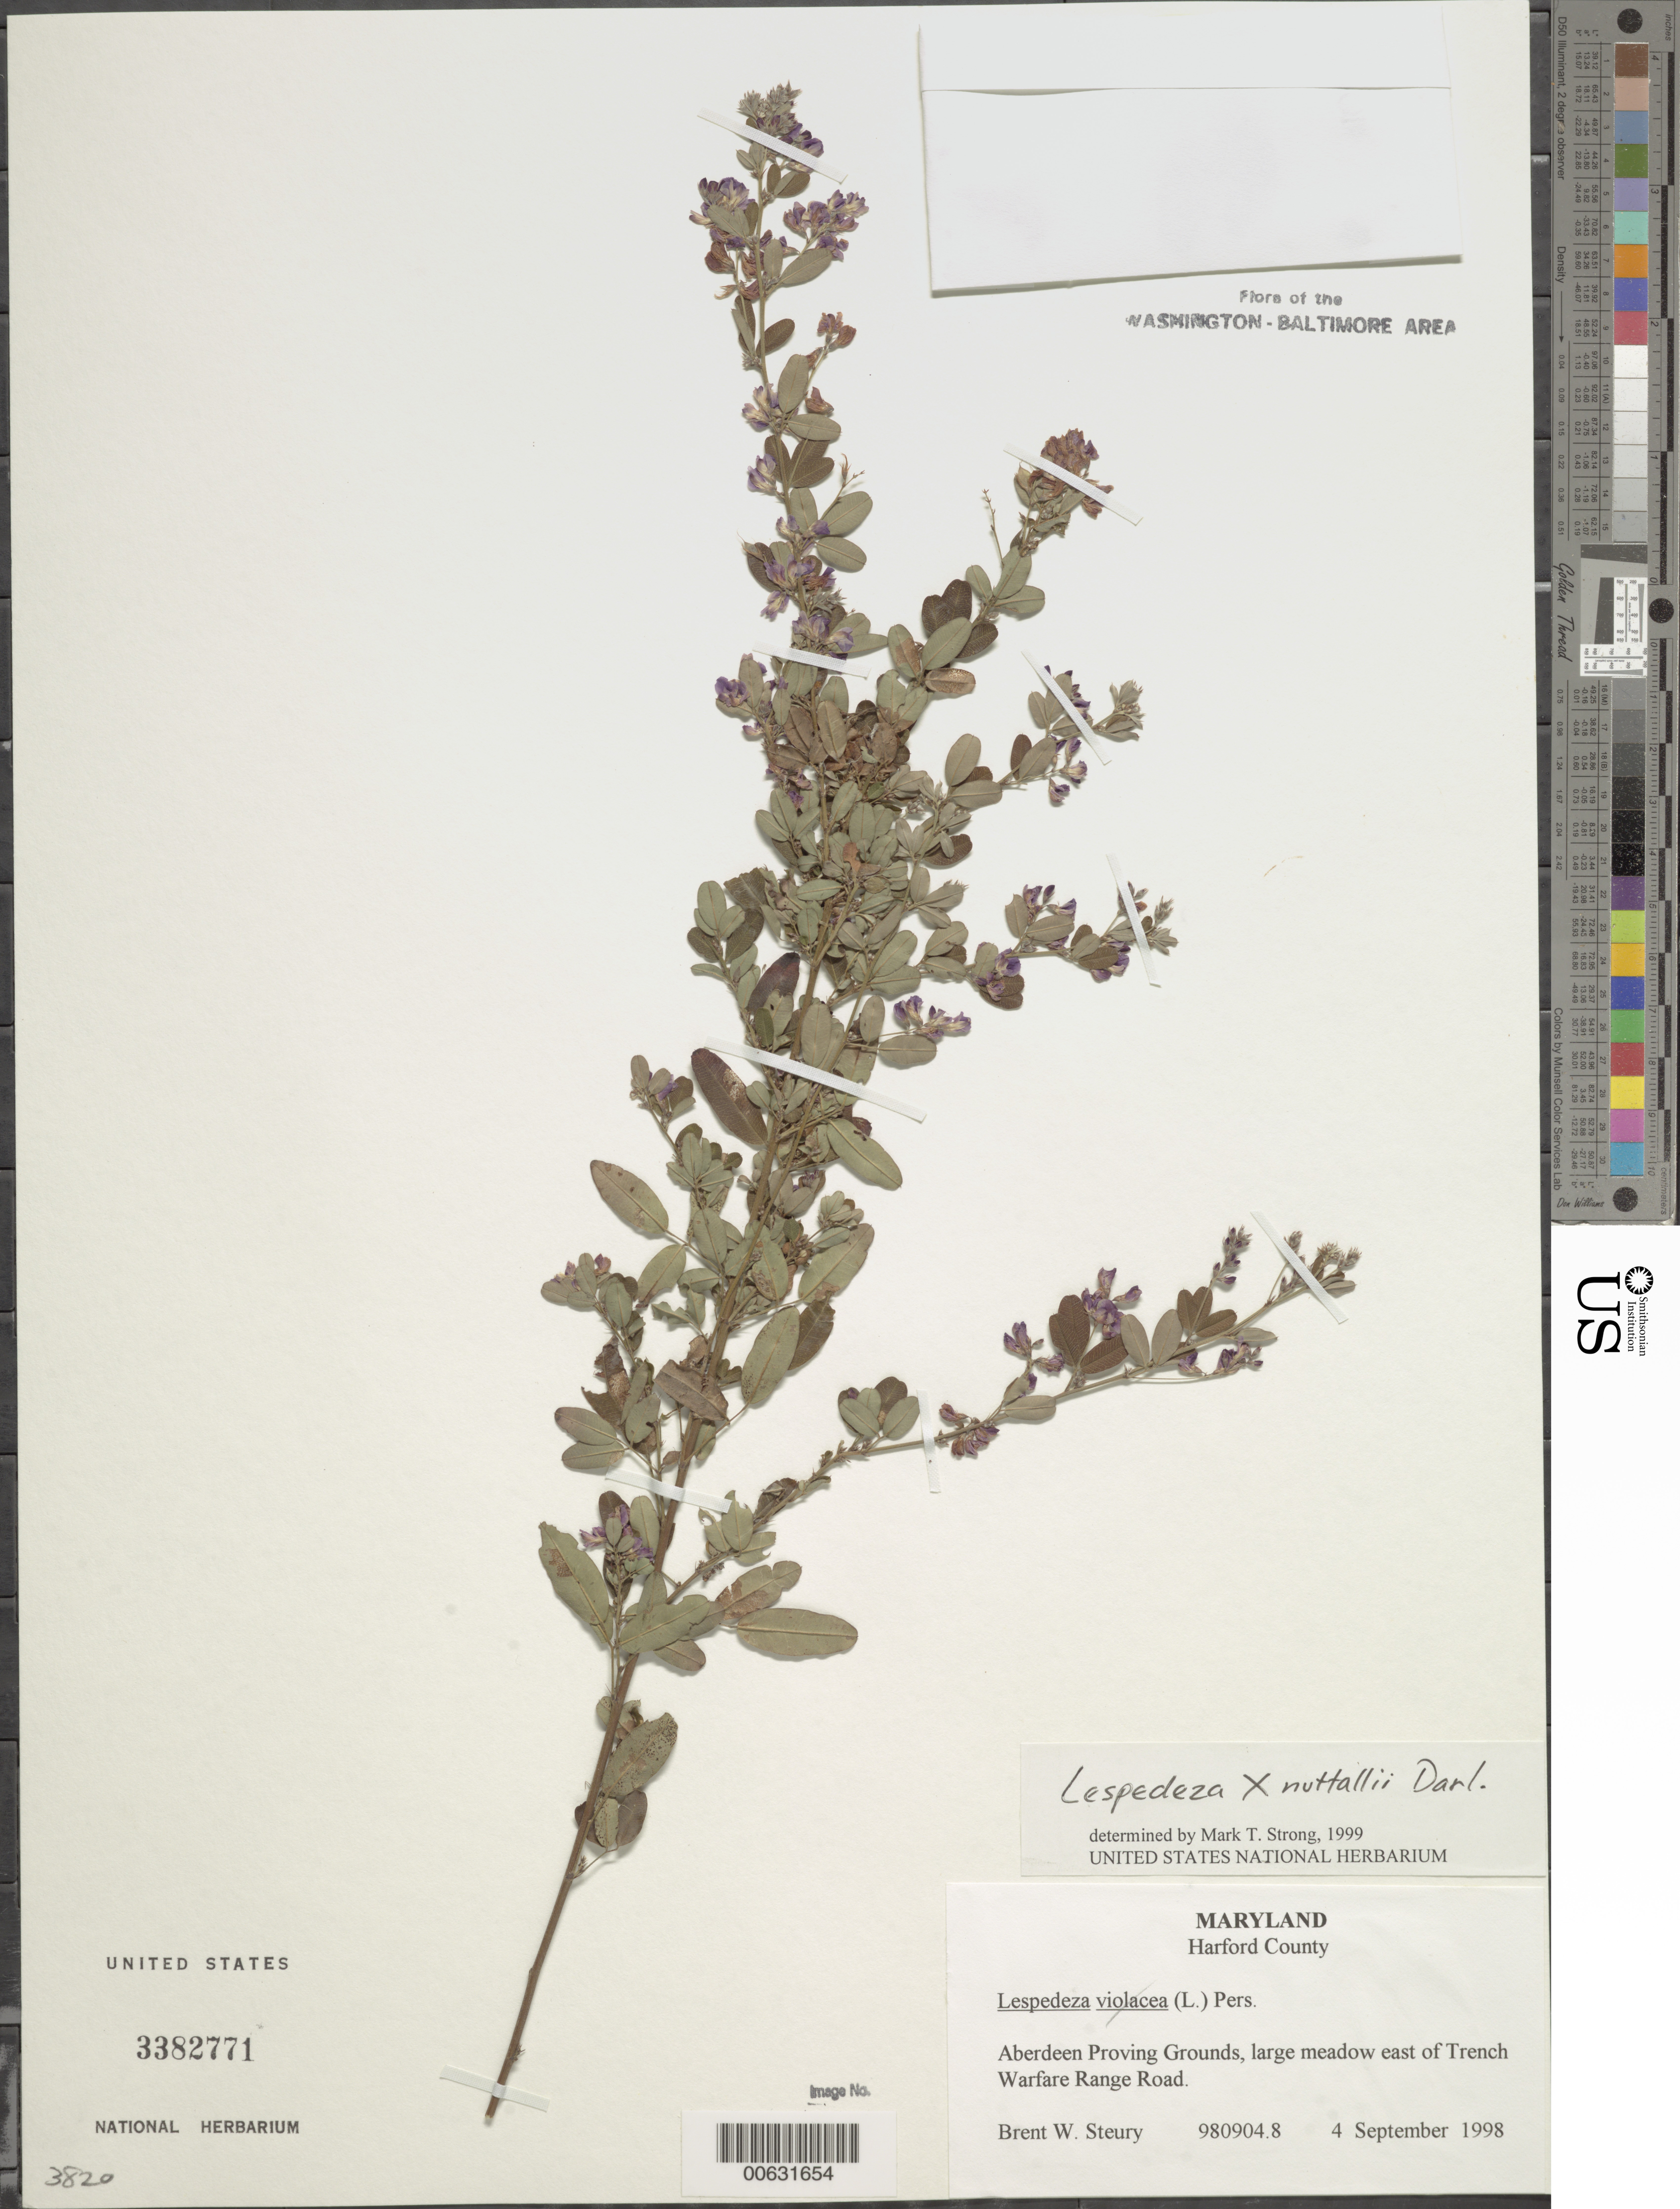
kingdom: Plantae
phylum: Tracheophyta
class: Magnoliopsida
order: Fabales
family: Fabaceae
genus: Lespedeza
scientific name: Lespedeza nuttallii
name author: Darl.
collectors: B. Steury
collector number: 980904.8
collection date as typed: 04 Sep 1998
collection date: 1998-09-04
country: United States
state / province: Maryland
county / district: Harford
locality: Aberdeen Proving Ground, E of Trench Warfare Range Road.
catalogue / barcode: US 3382771